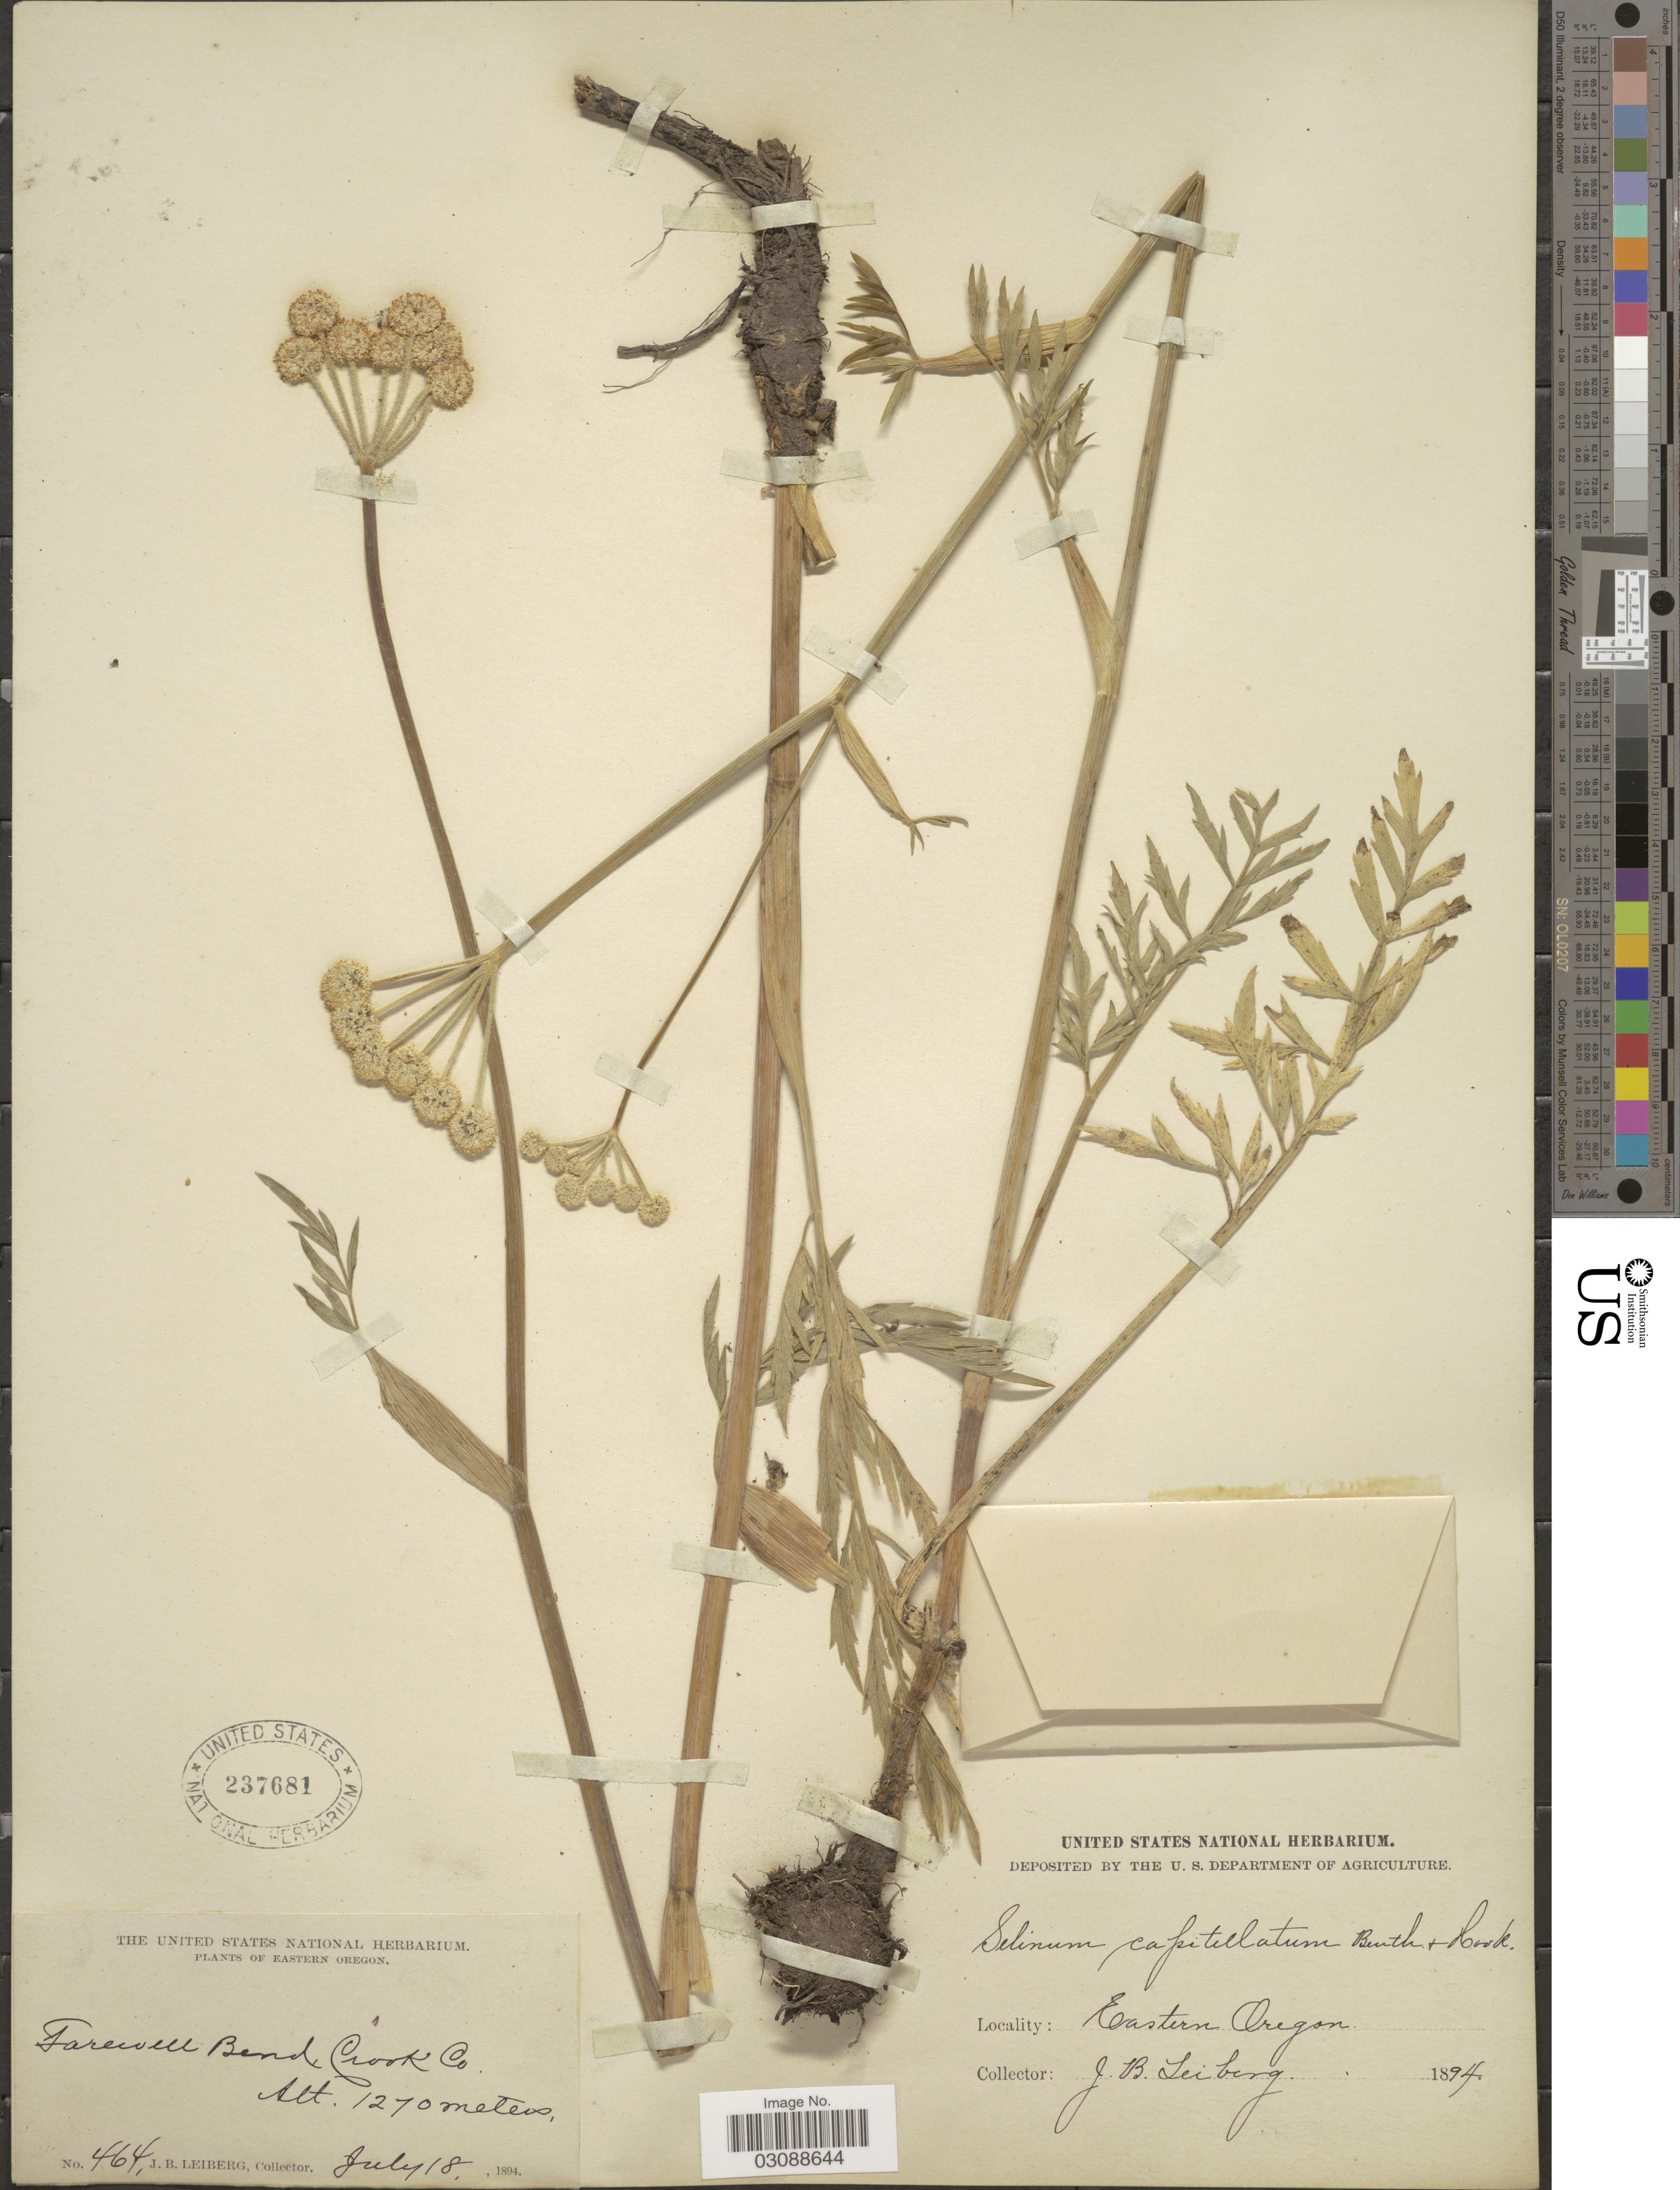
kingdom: Plantae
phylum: Tracheophyta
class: Magnoliopsida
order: Apiales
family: Apiaceae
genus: Sphenosciadium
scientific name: Sphenosciadium capitellatum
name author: A. Gray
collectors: J. B. Leiberg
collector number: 464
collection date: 1894-07-18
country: United States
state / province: Oregon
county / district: Crook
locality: Eastern Oregon. Farewell Bend, Crook Co.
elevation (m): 1270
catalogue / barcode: US 237681